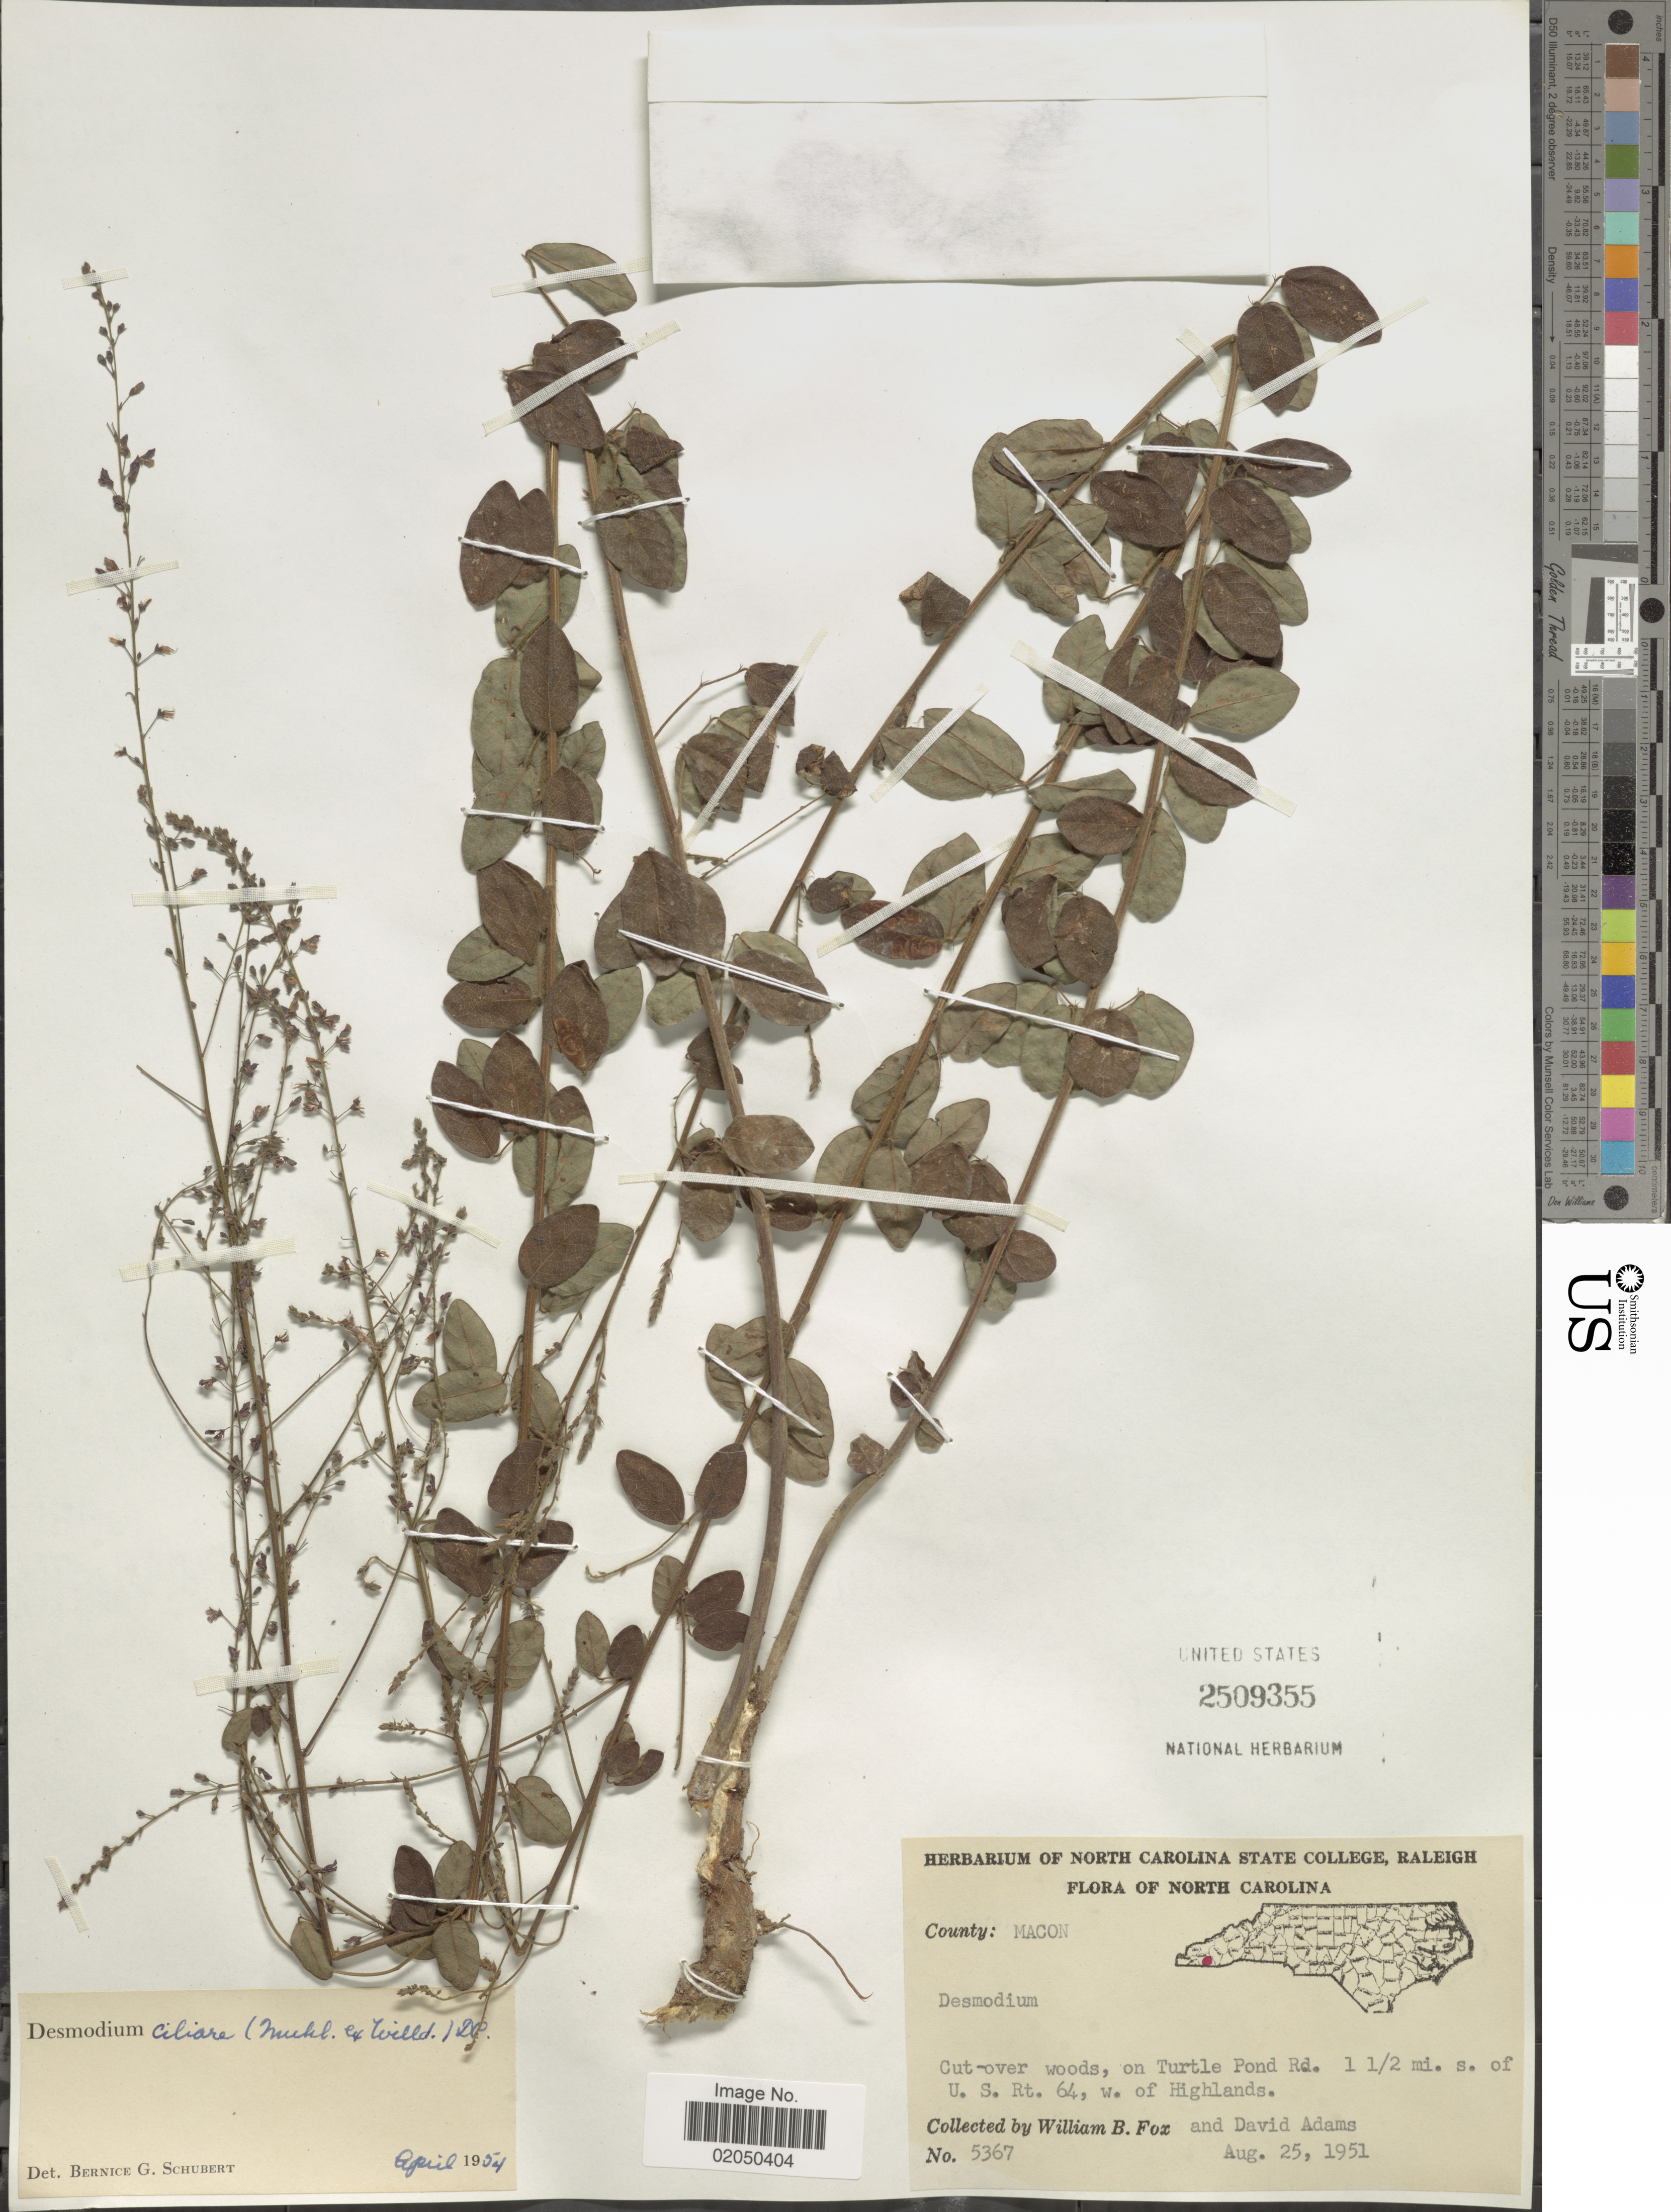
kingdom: Plantae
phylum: Tracheophyta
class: Magnoliopsida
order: Fabales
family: Fabaceae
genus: Desmodium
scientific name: Desmodium ciliare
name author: (Muhl. ex Willd.) DC.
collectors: W. B. Fox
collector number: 5637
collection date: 1951-08-25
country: United States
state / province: North Carolina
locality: County: Macon, on Turtle Pond Rd. 1 1/2 mi. s. of U.S. Rt. 64, w. of Highlands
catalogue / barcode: US 2509355